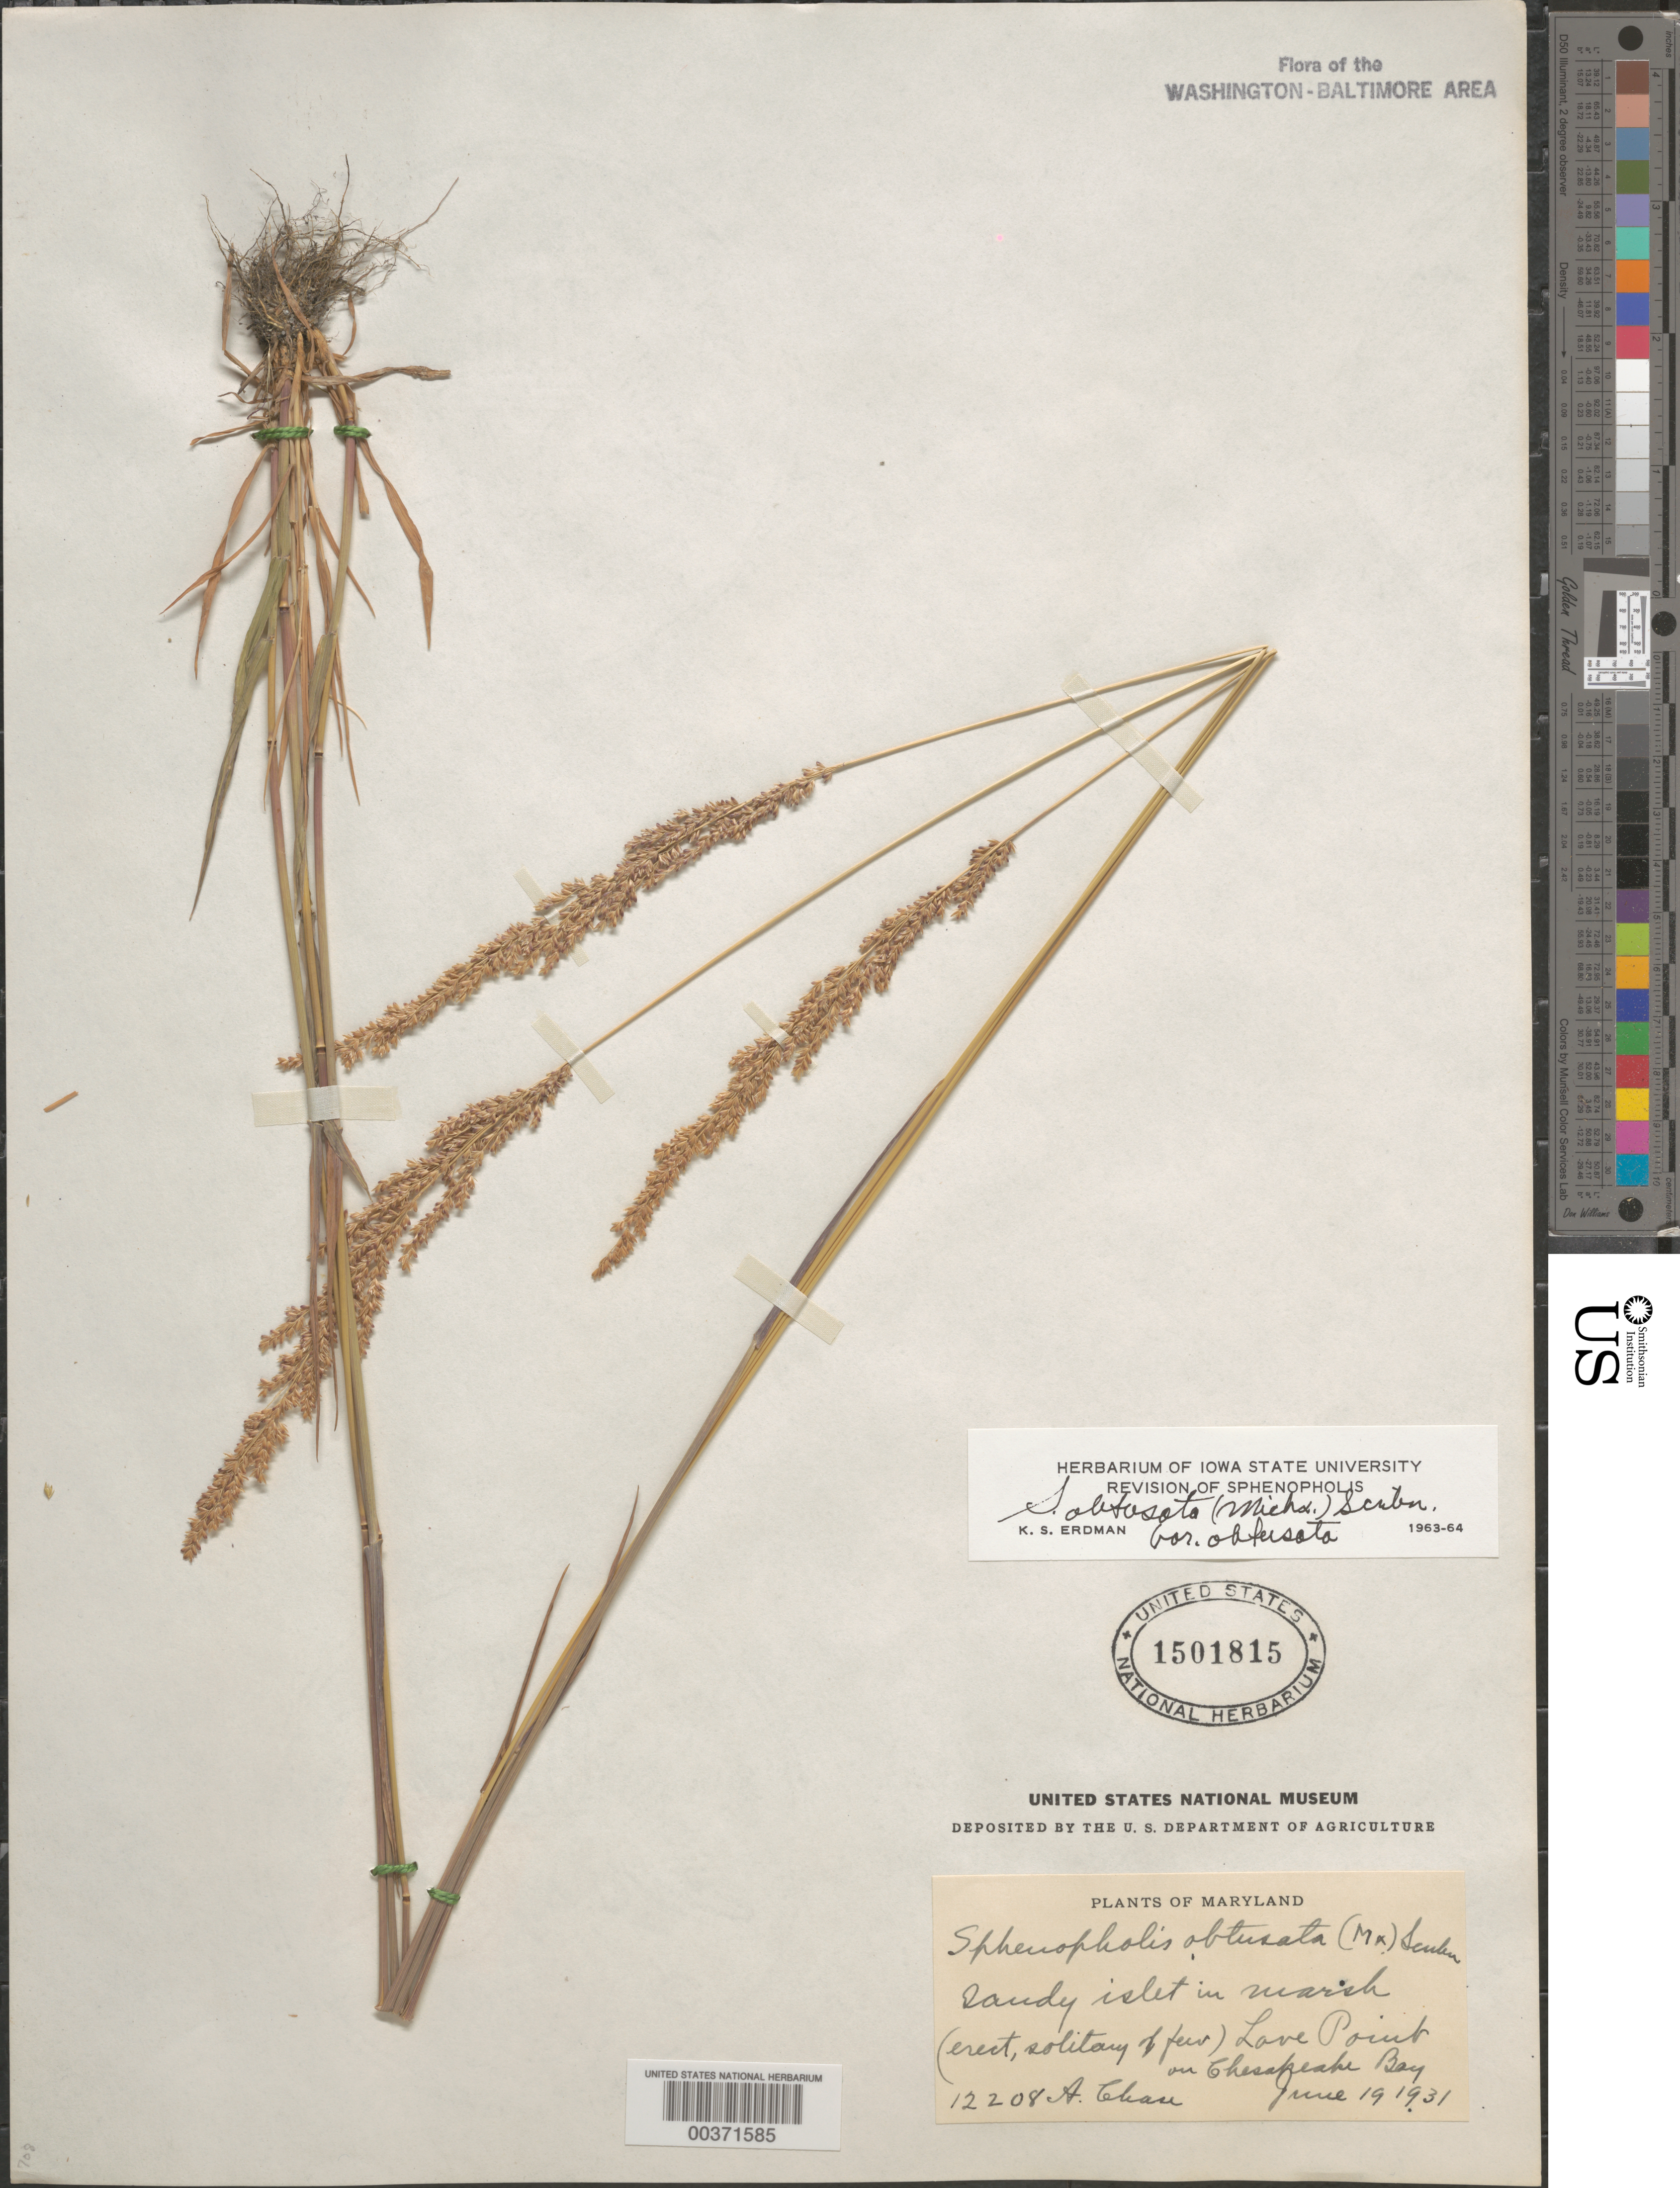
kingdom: Plantae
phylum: Tracheophyta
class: Liliopsida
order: Poales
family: Poaceae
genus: Sphenopholis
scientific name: Sphenopholis obtusata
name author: (Michx.) Scribn.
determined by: Erdman, K. S.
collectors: A. Chase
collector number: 12208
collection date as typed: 19 Jun 1931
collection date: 1931-06-19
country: United States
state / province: Maryland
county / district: Calvert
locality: Love Point on Chesapeake Bay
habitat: Sandy islet in marsh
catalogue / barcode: US 1501815